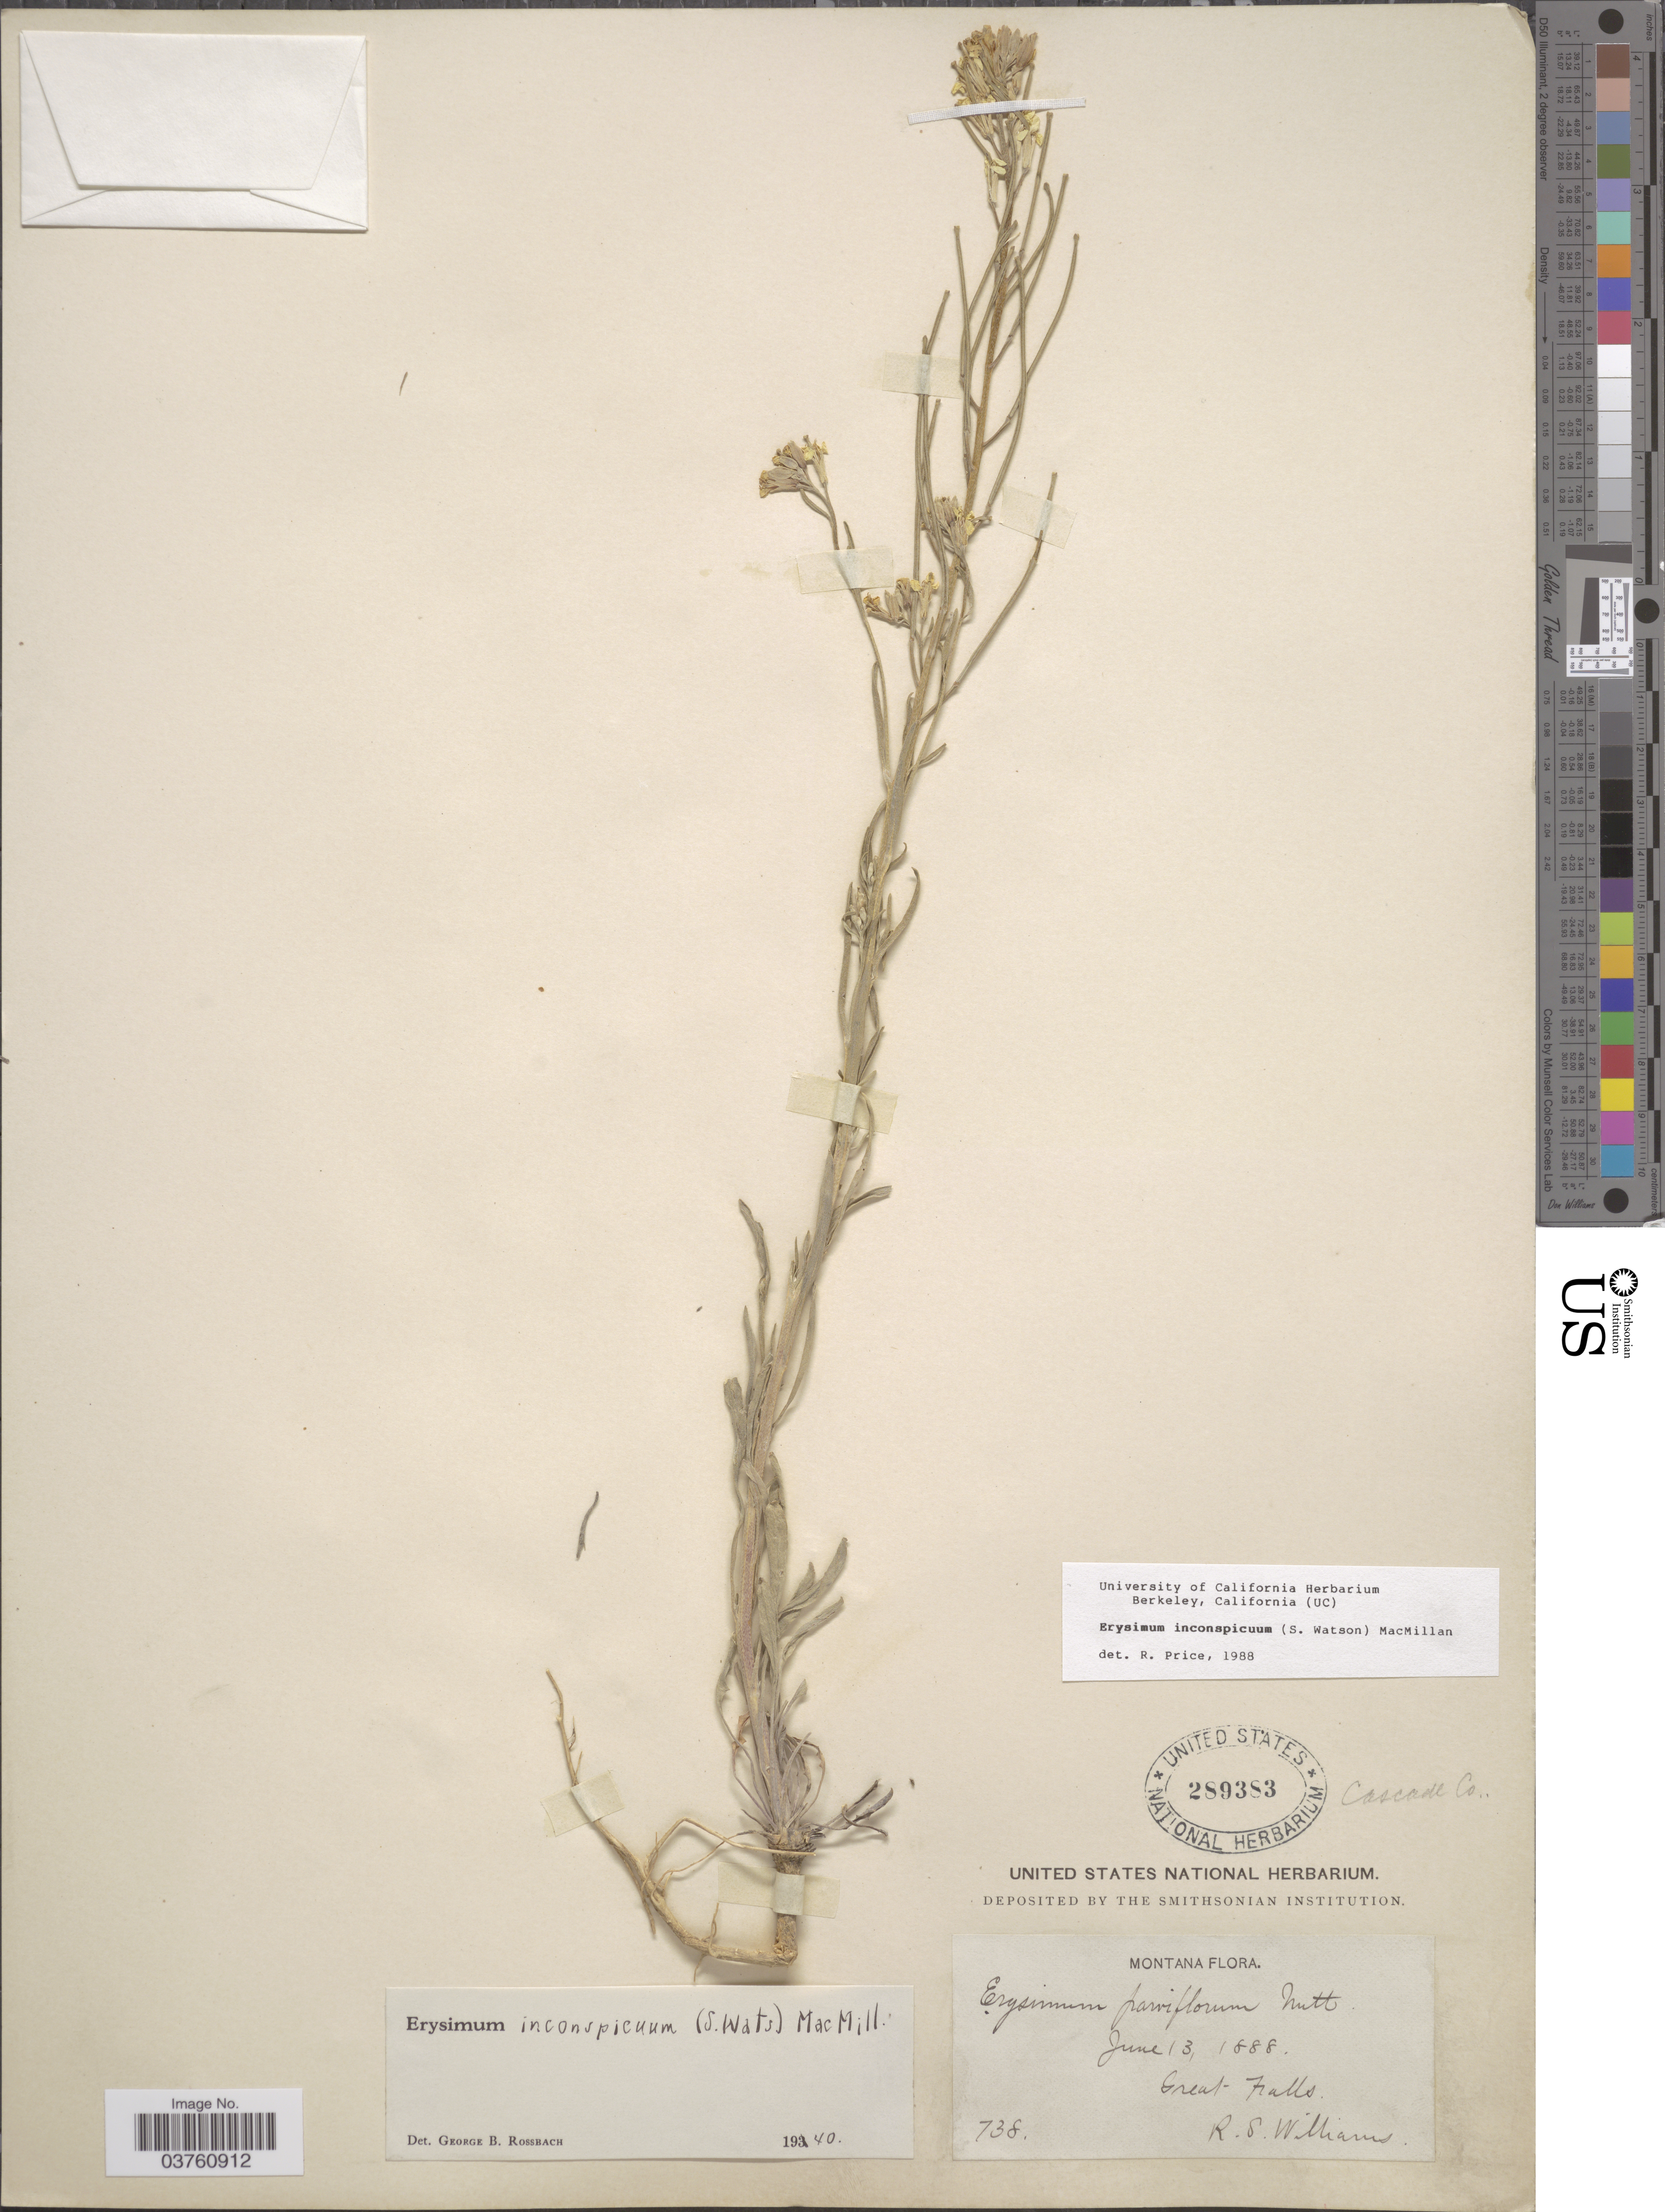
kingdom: Plantae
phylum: Tracheophyta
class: Magnoliopsida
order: Brassicales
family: Brassicaceae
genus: Erysimum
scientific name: Erysimum inconspicuum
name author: (S. Watson) MacMill.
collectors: R. S. Williams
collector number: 738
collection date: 1888-06-13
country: United States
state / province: Montana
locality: Great Falls. Cascade Co.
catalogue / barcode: US 289383